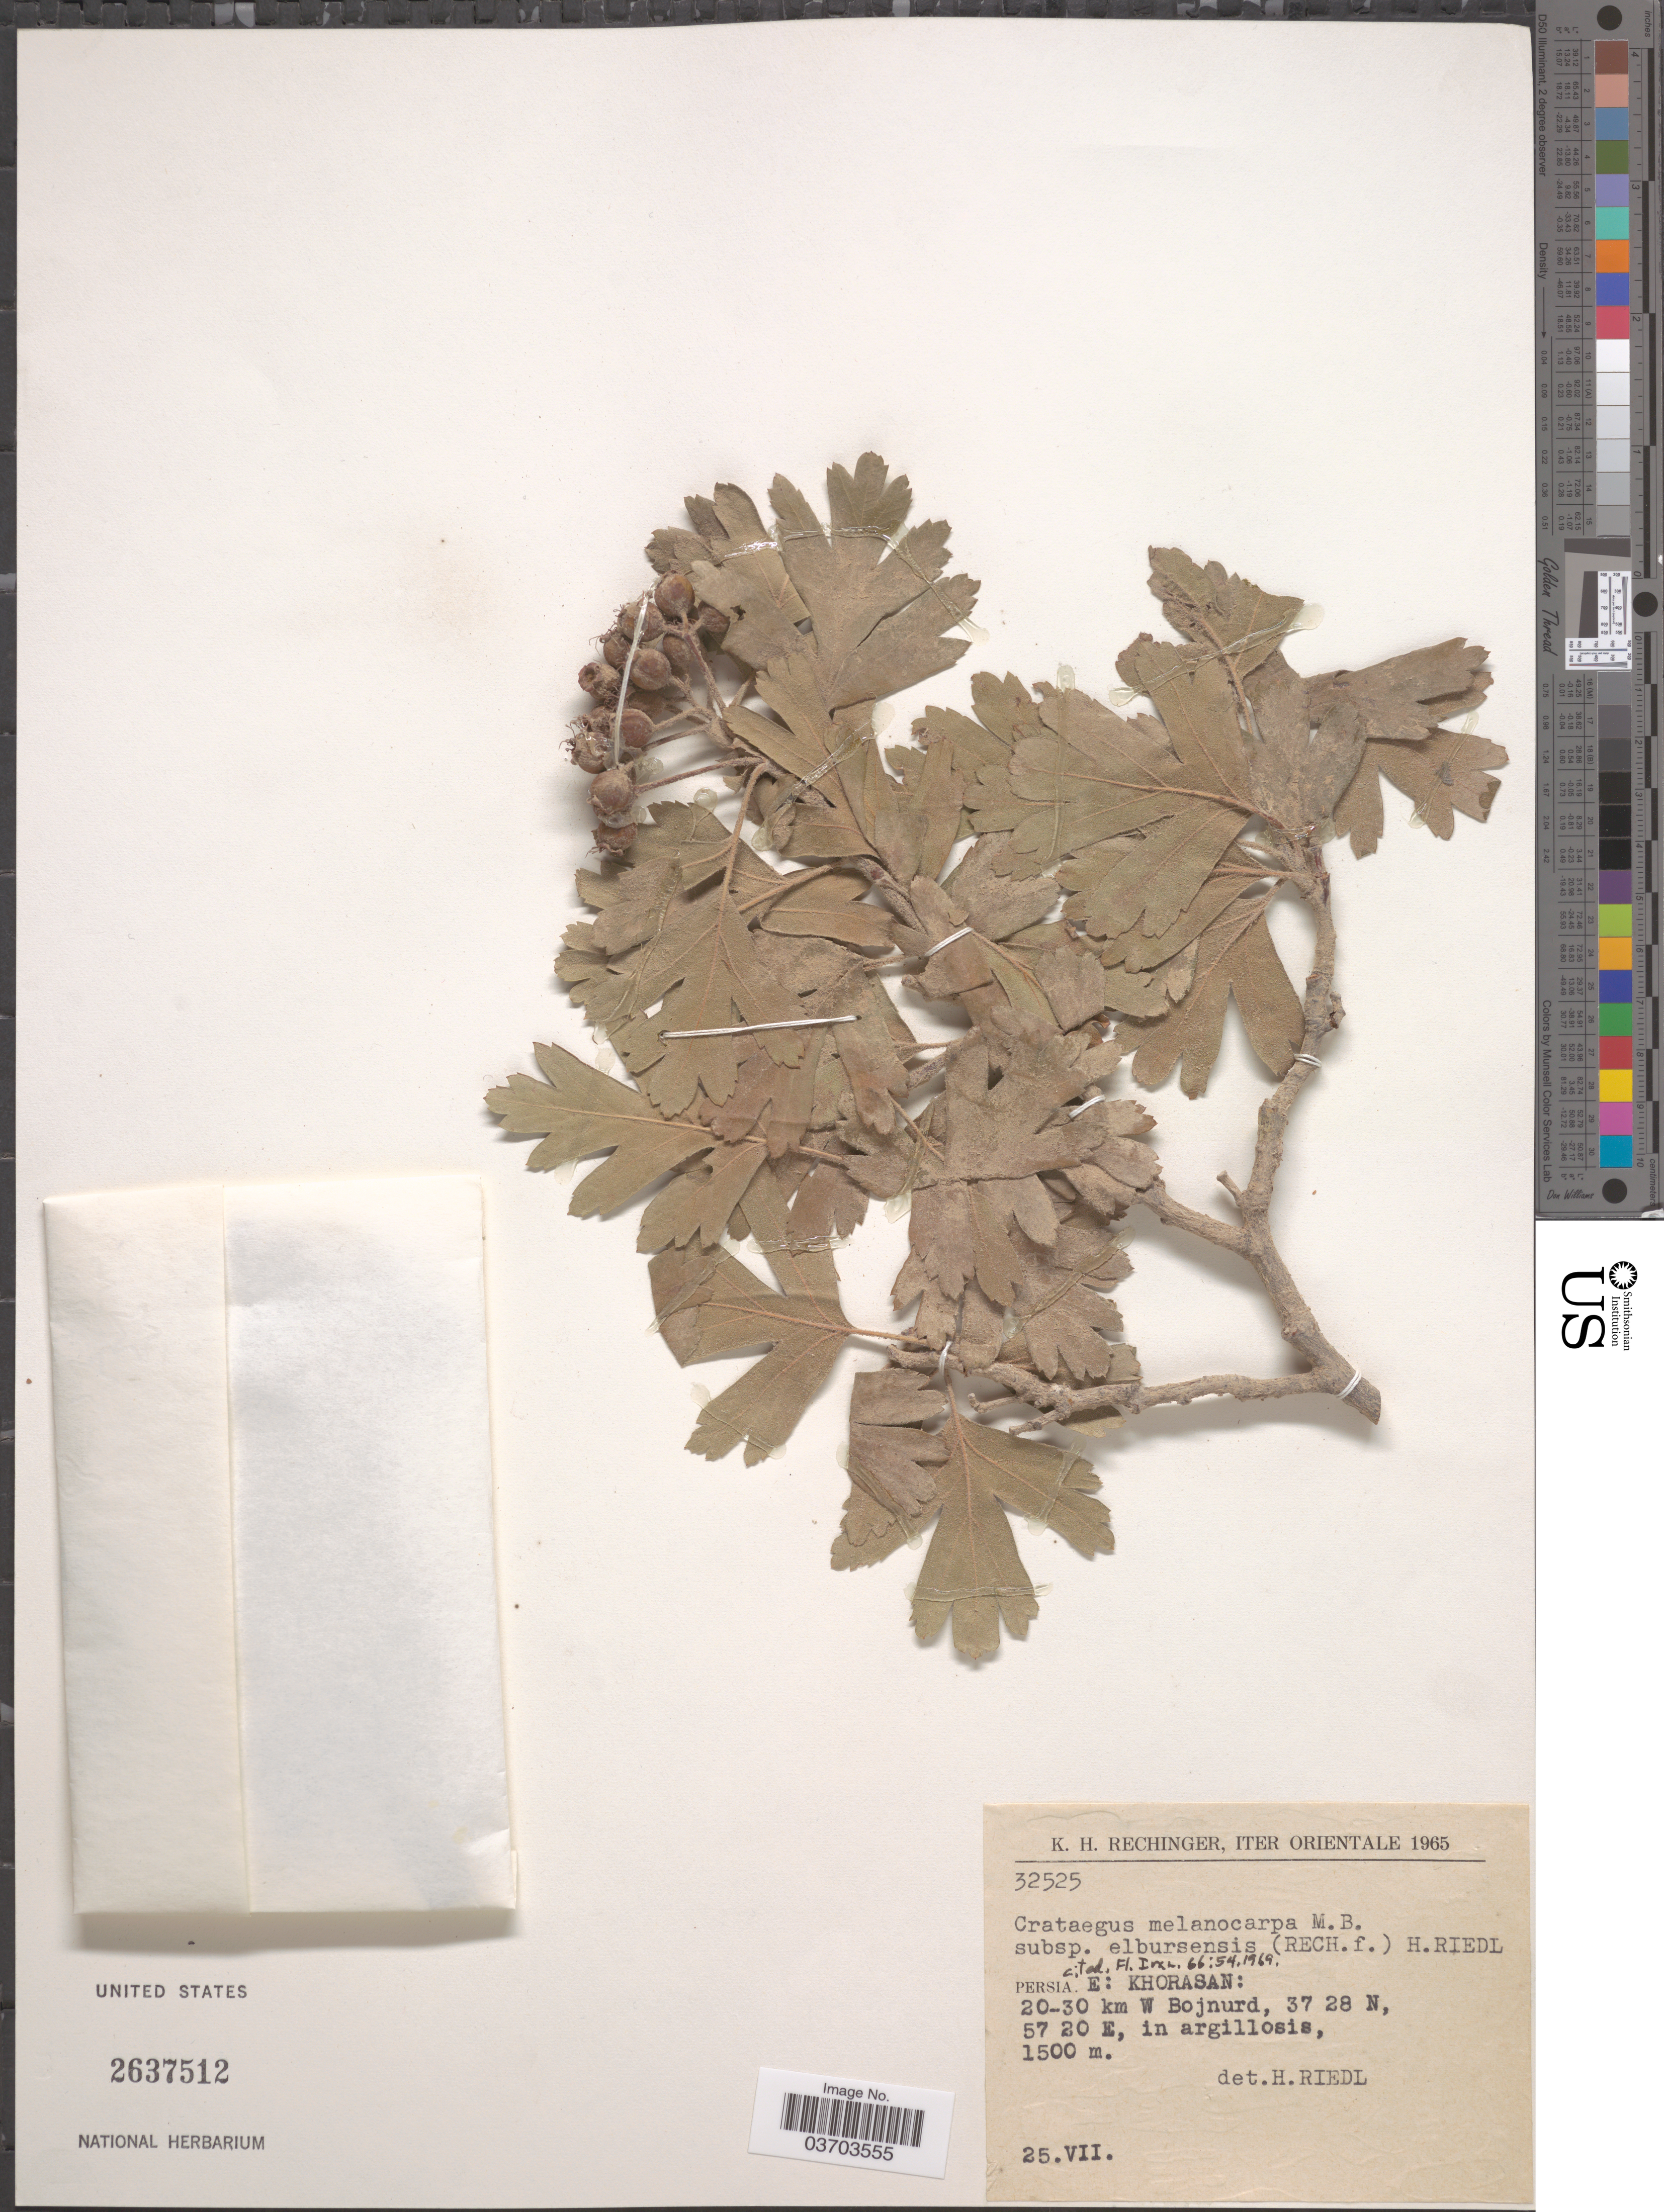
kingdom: Plantae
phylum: Tracheophyta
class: Magnoliopsida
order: Rosales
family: Rosaceae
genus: Crataegus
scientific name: Crataegus pentagyna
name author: (Willd. ex) Waldst. & Kit.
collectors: K. H. Rechinger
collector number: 32525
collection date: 1965-07-25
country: Iran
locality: Iter Orientale Persia. E: Khorasan: 20-30 km W Bojnurd, in argillosis.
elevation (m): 1500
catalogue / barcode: US 2637512